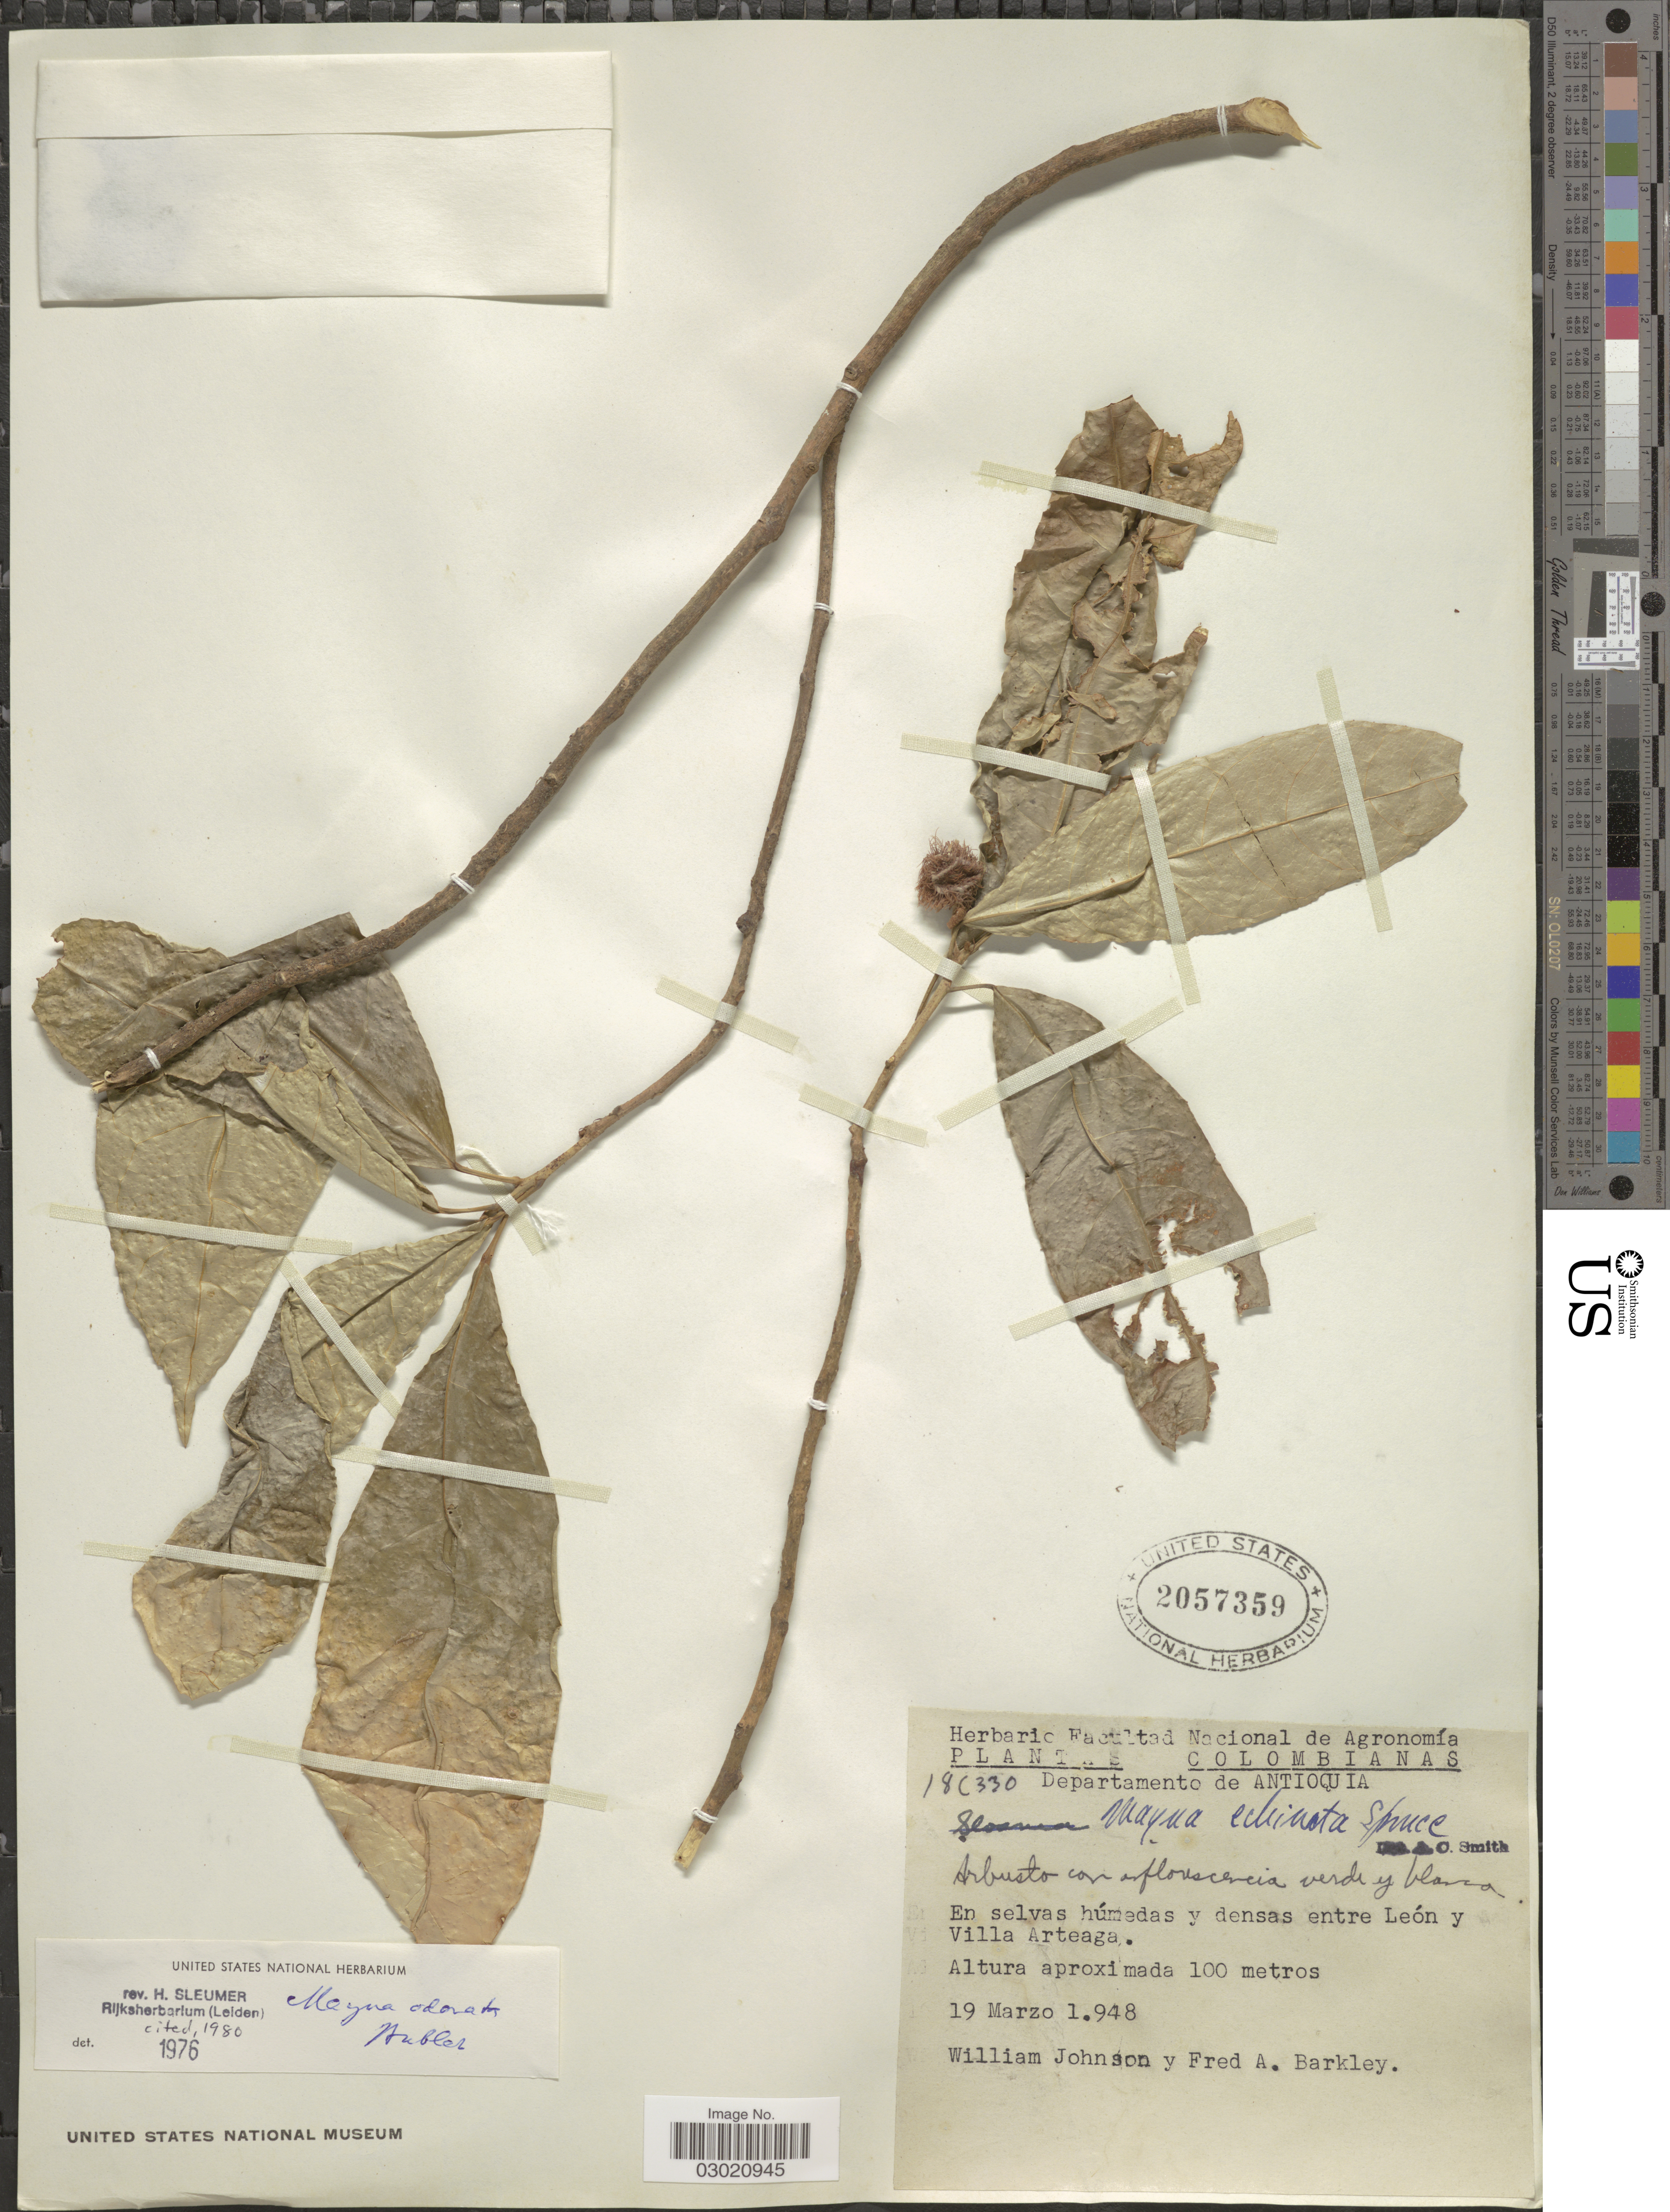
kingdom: Plantae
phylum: Tracheophyta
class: Magnoliopsida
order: Malpighiales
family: Achariaceae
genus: Mayna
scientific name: Mayna odorata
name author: Aubl.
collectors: W. M. Johnson & F. A. Barkley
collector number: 18C330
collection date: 1948-03-19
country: Colombia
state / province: Antioquia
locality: Departamento de Antioquia. En selvas húmedas y densas entre León y Villa Arteaga.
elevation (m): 100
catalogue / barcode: US 2057359